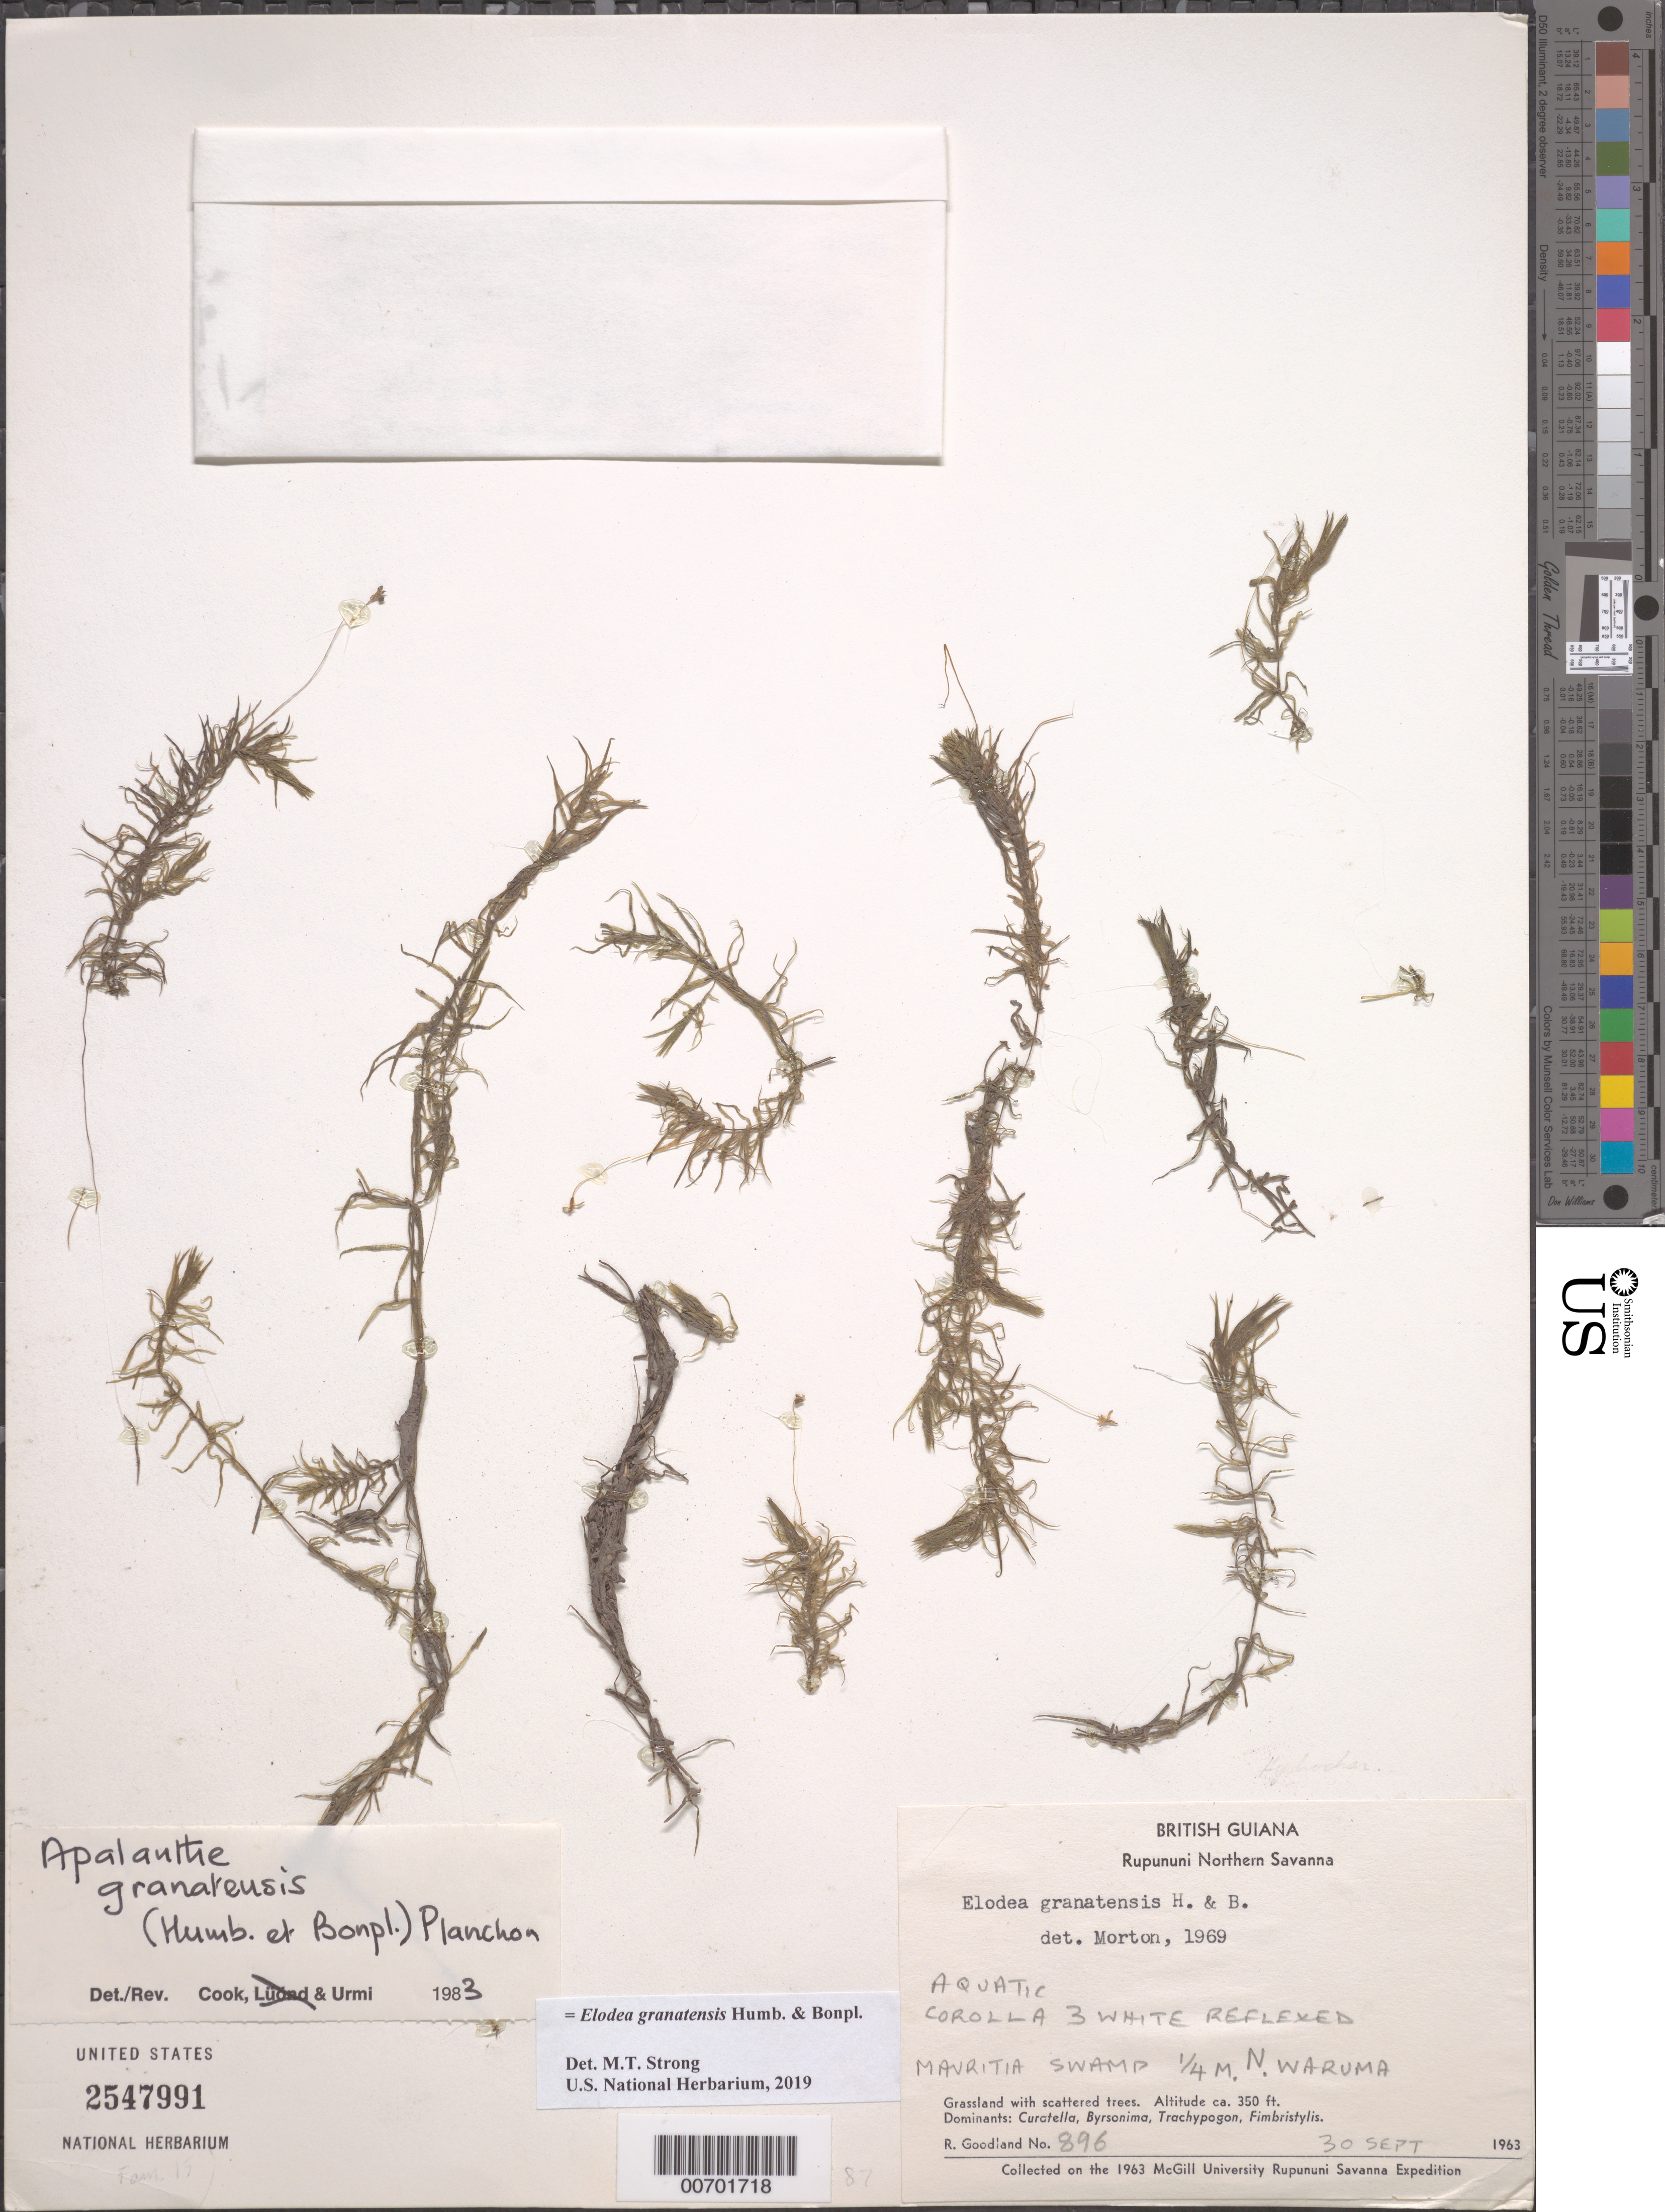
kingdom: Plantae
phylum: Tracheophyta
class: Liliopsida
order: Alismatales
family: Hydrocharitaceae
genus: Elodea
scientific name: Elodea granatensis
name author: Humb. & Bonpl.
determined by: Strong, Mark T., (BOT), Smithsonian Institution - National Museum of Natural History (UNITED STATES)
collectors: R. Goodland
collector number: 896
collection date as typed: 30-Sep-63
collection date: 1963-09-30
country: Guyana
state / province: U. Takutu-U. Essequibo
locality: Rupununi Northern Savanna, 1/4 mi N Waruma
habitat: Grassland with scattered trees. Dominants: Curatella, Byrsonima, Trachypogon, Fimbristylis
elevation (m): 107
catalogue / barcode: US 2547991